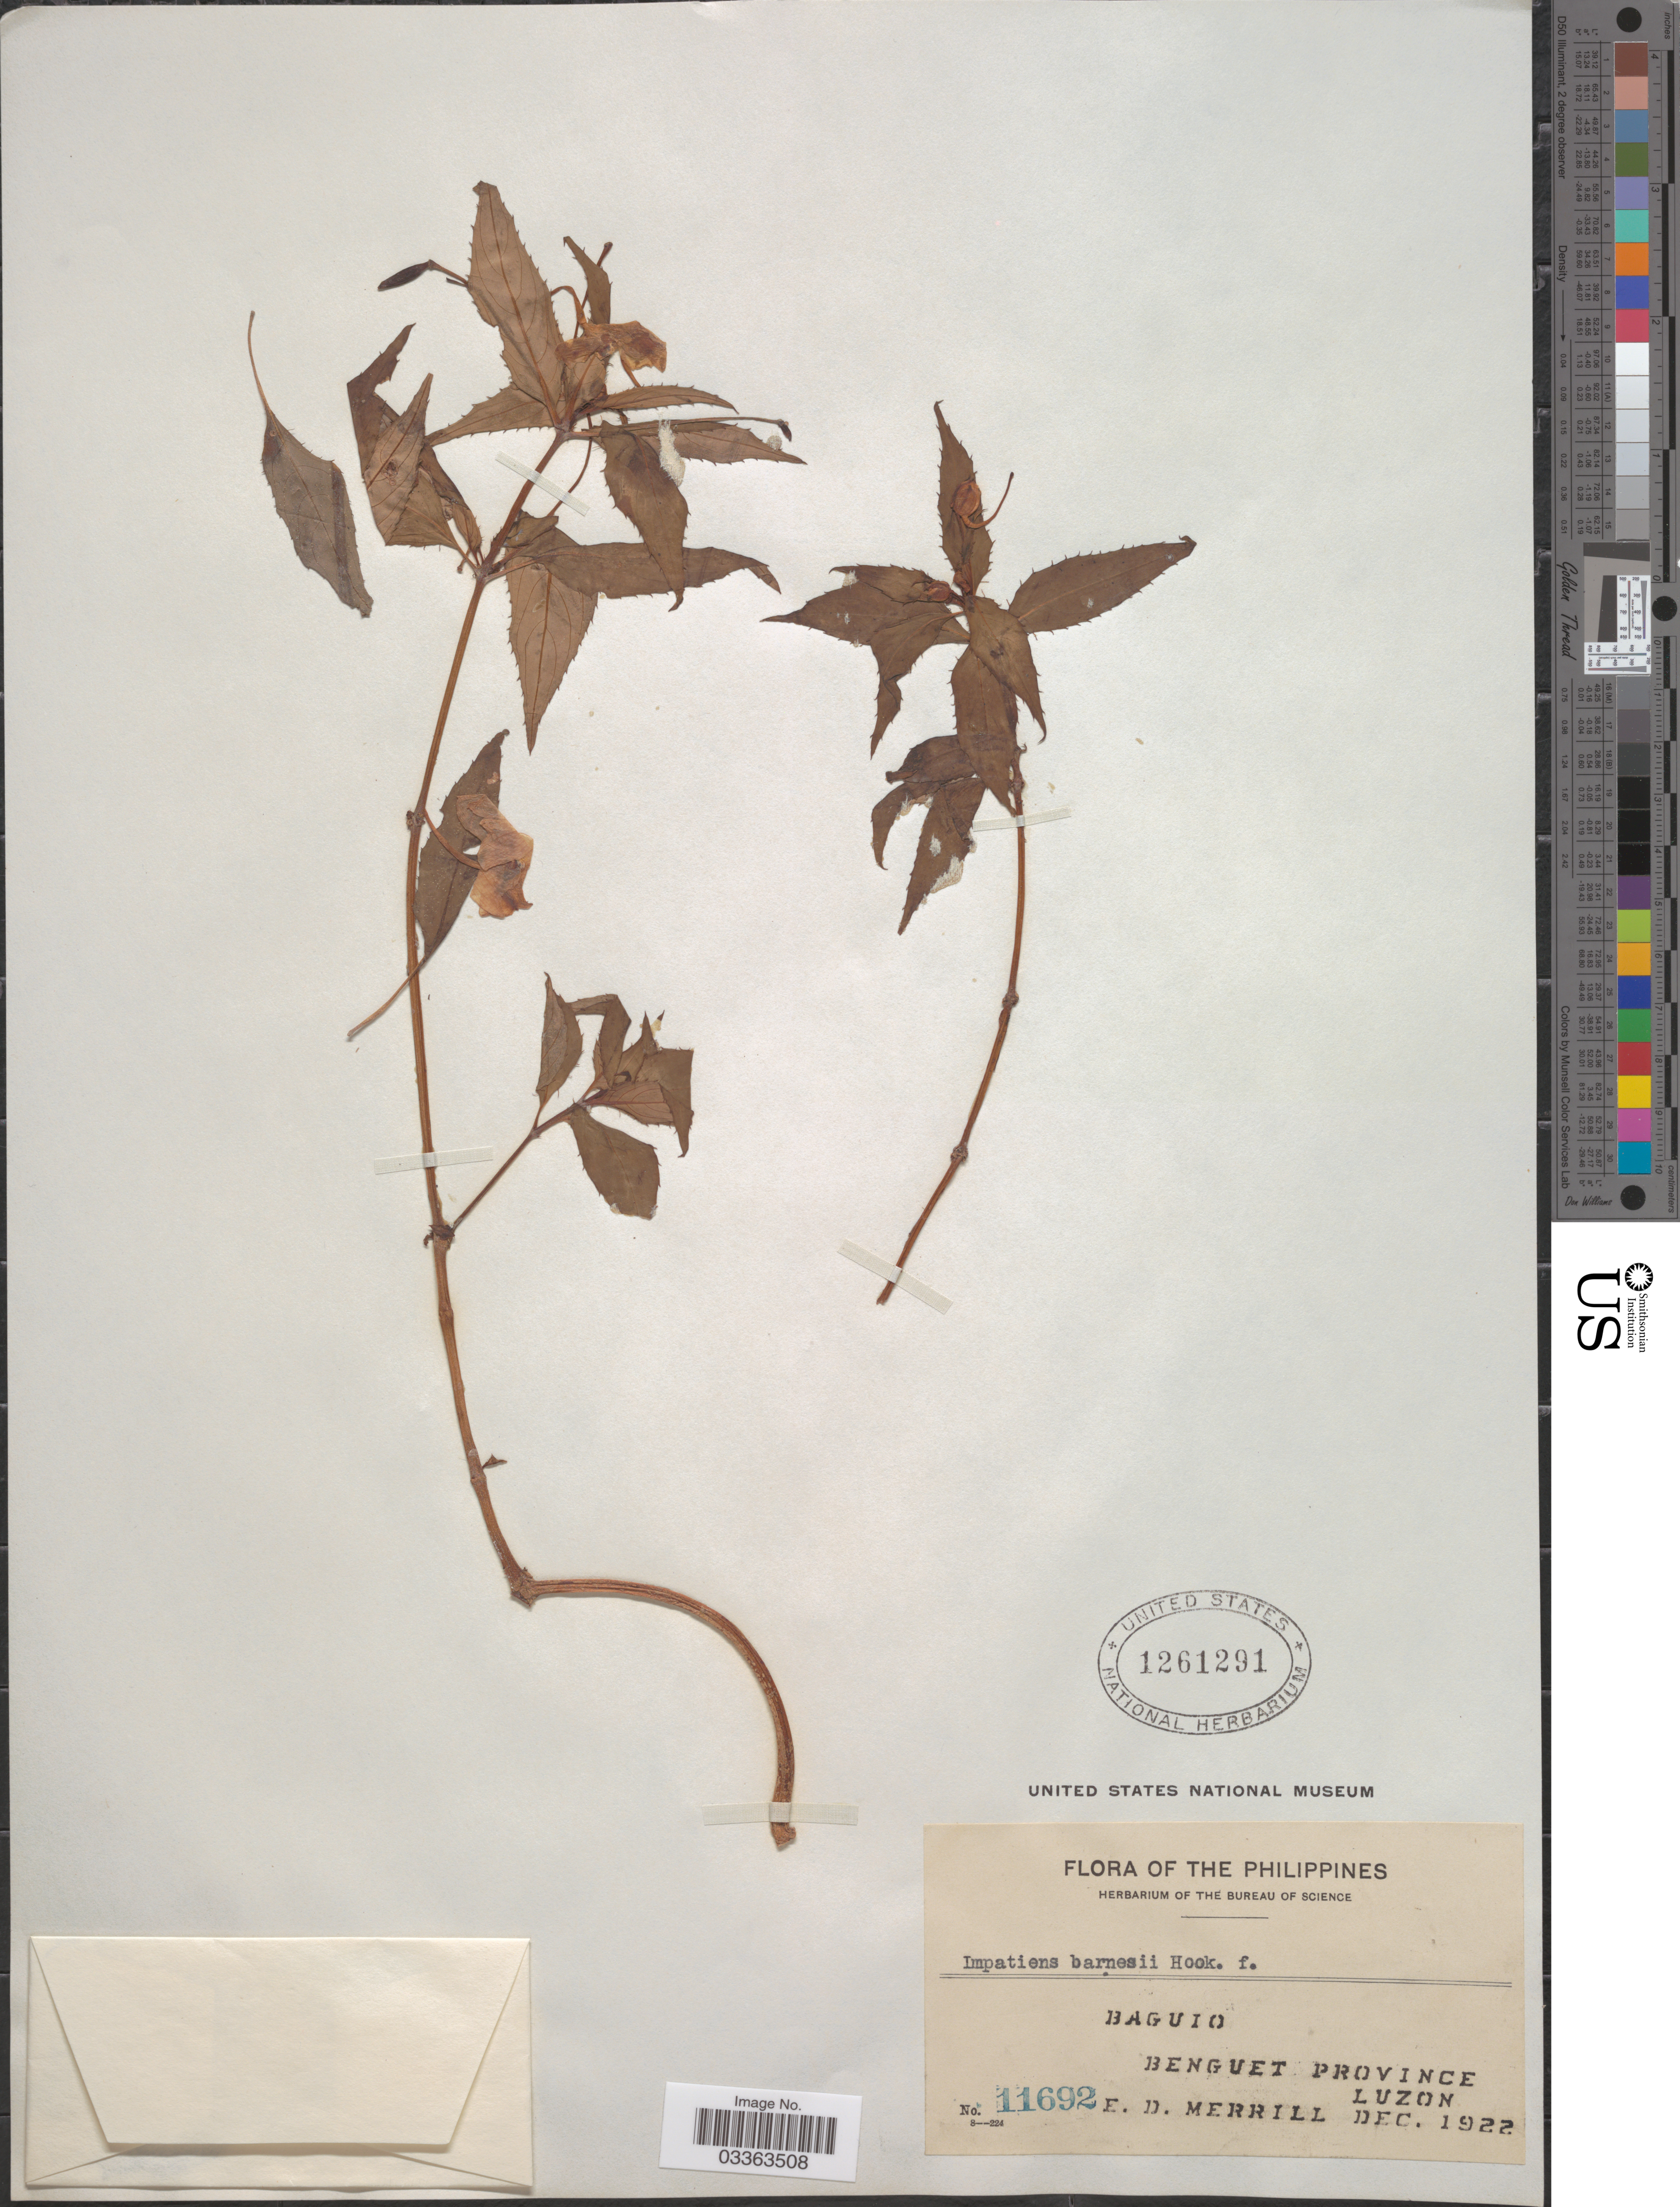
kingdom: Plantae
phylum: Tracheophyta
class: Magnoliopsida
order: Ericales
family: Balsaminaceae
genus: Impatiens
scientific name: Impatiens barnesii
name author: Hook. f.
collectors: E. D. Merrill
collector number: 11692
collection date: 1922-12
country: Philippines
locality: Baguio, Benguet Province, Luzon.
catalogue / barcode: US 1261291